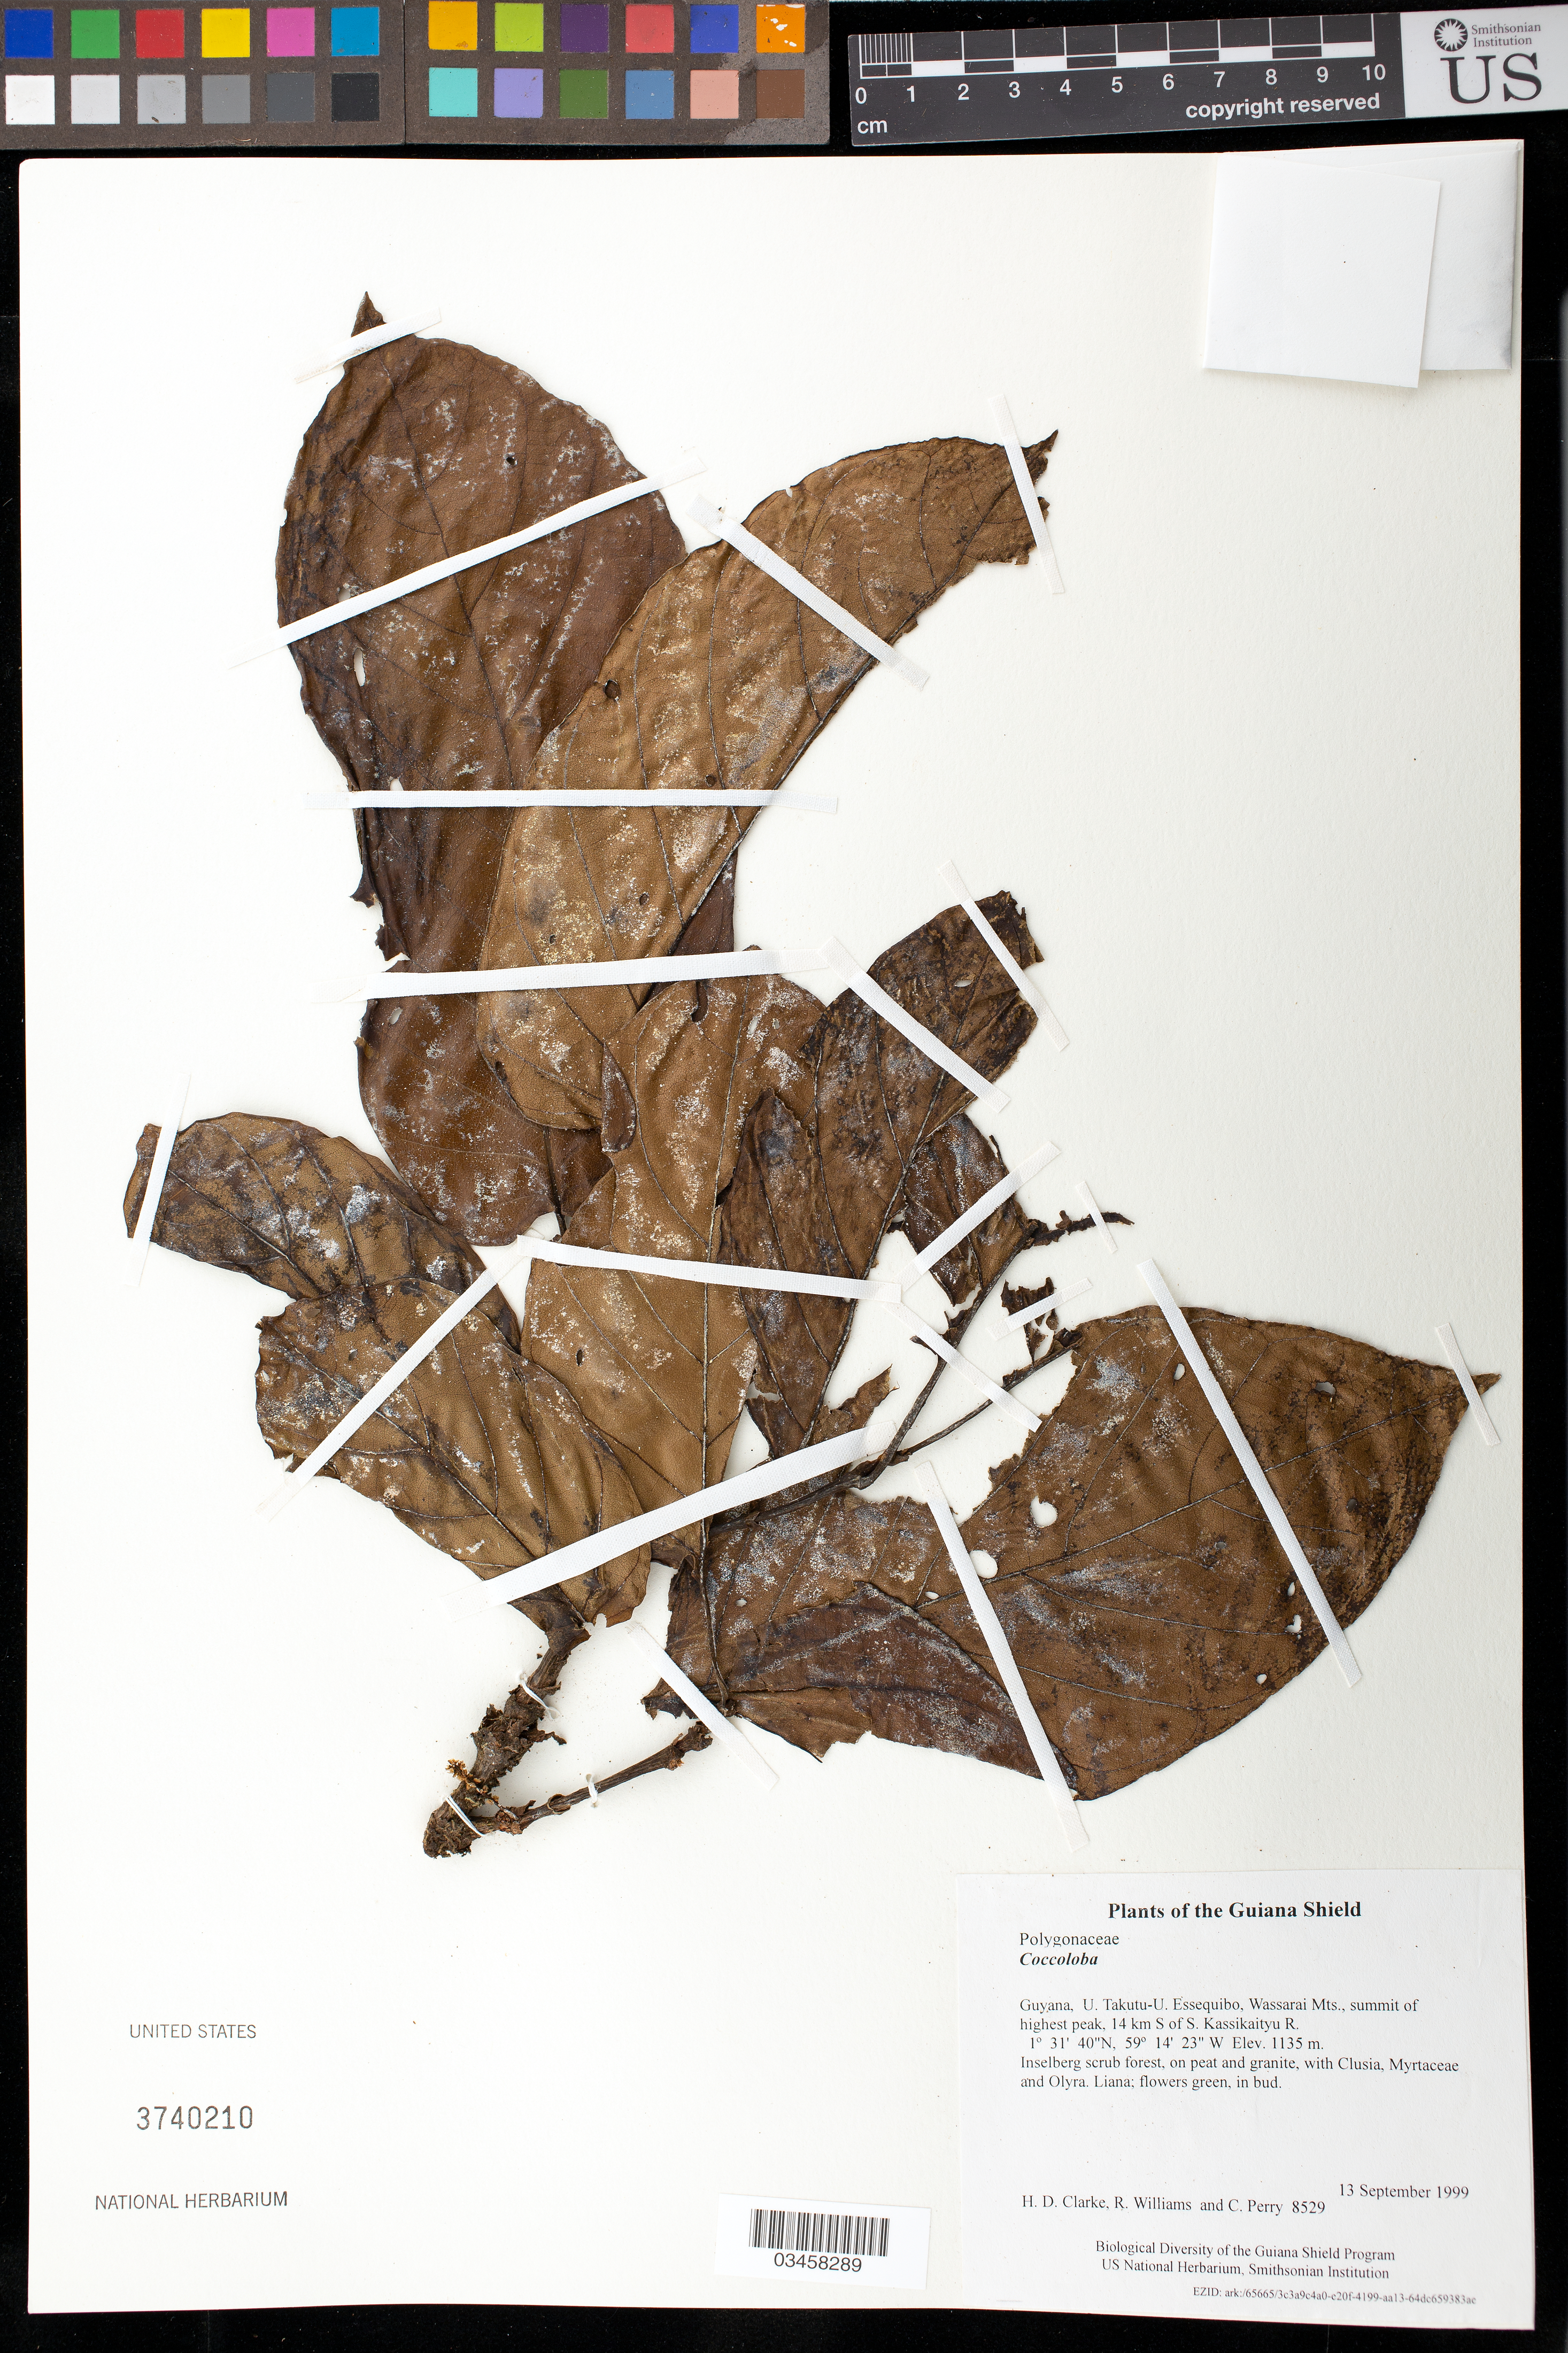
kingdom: Plantae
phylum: Tracheophyta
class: Magnoliopsida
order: Caryophyllales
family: Polygonaceae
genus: Coccoloba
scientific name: Coccoloba sp.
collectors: H. D. Clarke, R. Williams & C. Perry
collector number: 8529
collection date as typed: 13 September 1999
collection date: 1999-09-13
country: Guyana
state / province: U. Takutu-U. Essequibo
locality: Wassarai Mts., summit of highest peak, 14 km S of S. Kassikaityu R.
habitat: Inselberg scrub forest, on peat and granite, with Clusia, Myrtaceae and Olyra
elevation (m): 1135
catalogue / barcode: US 3740210